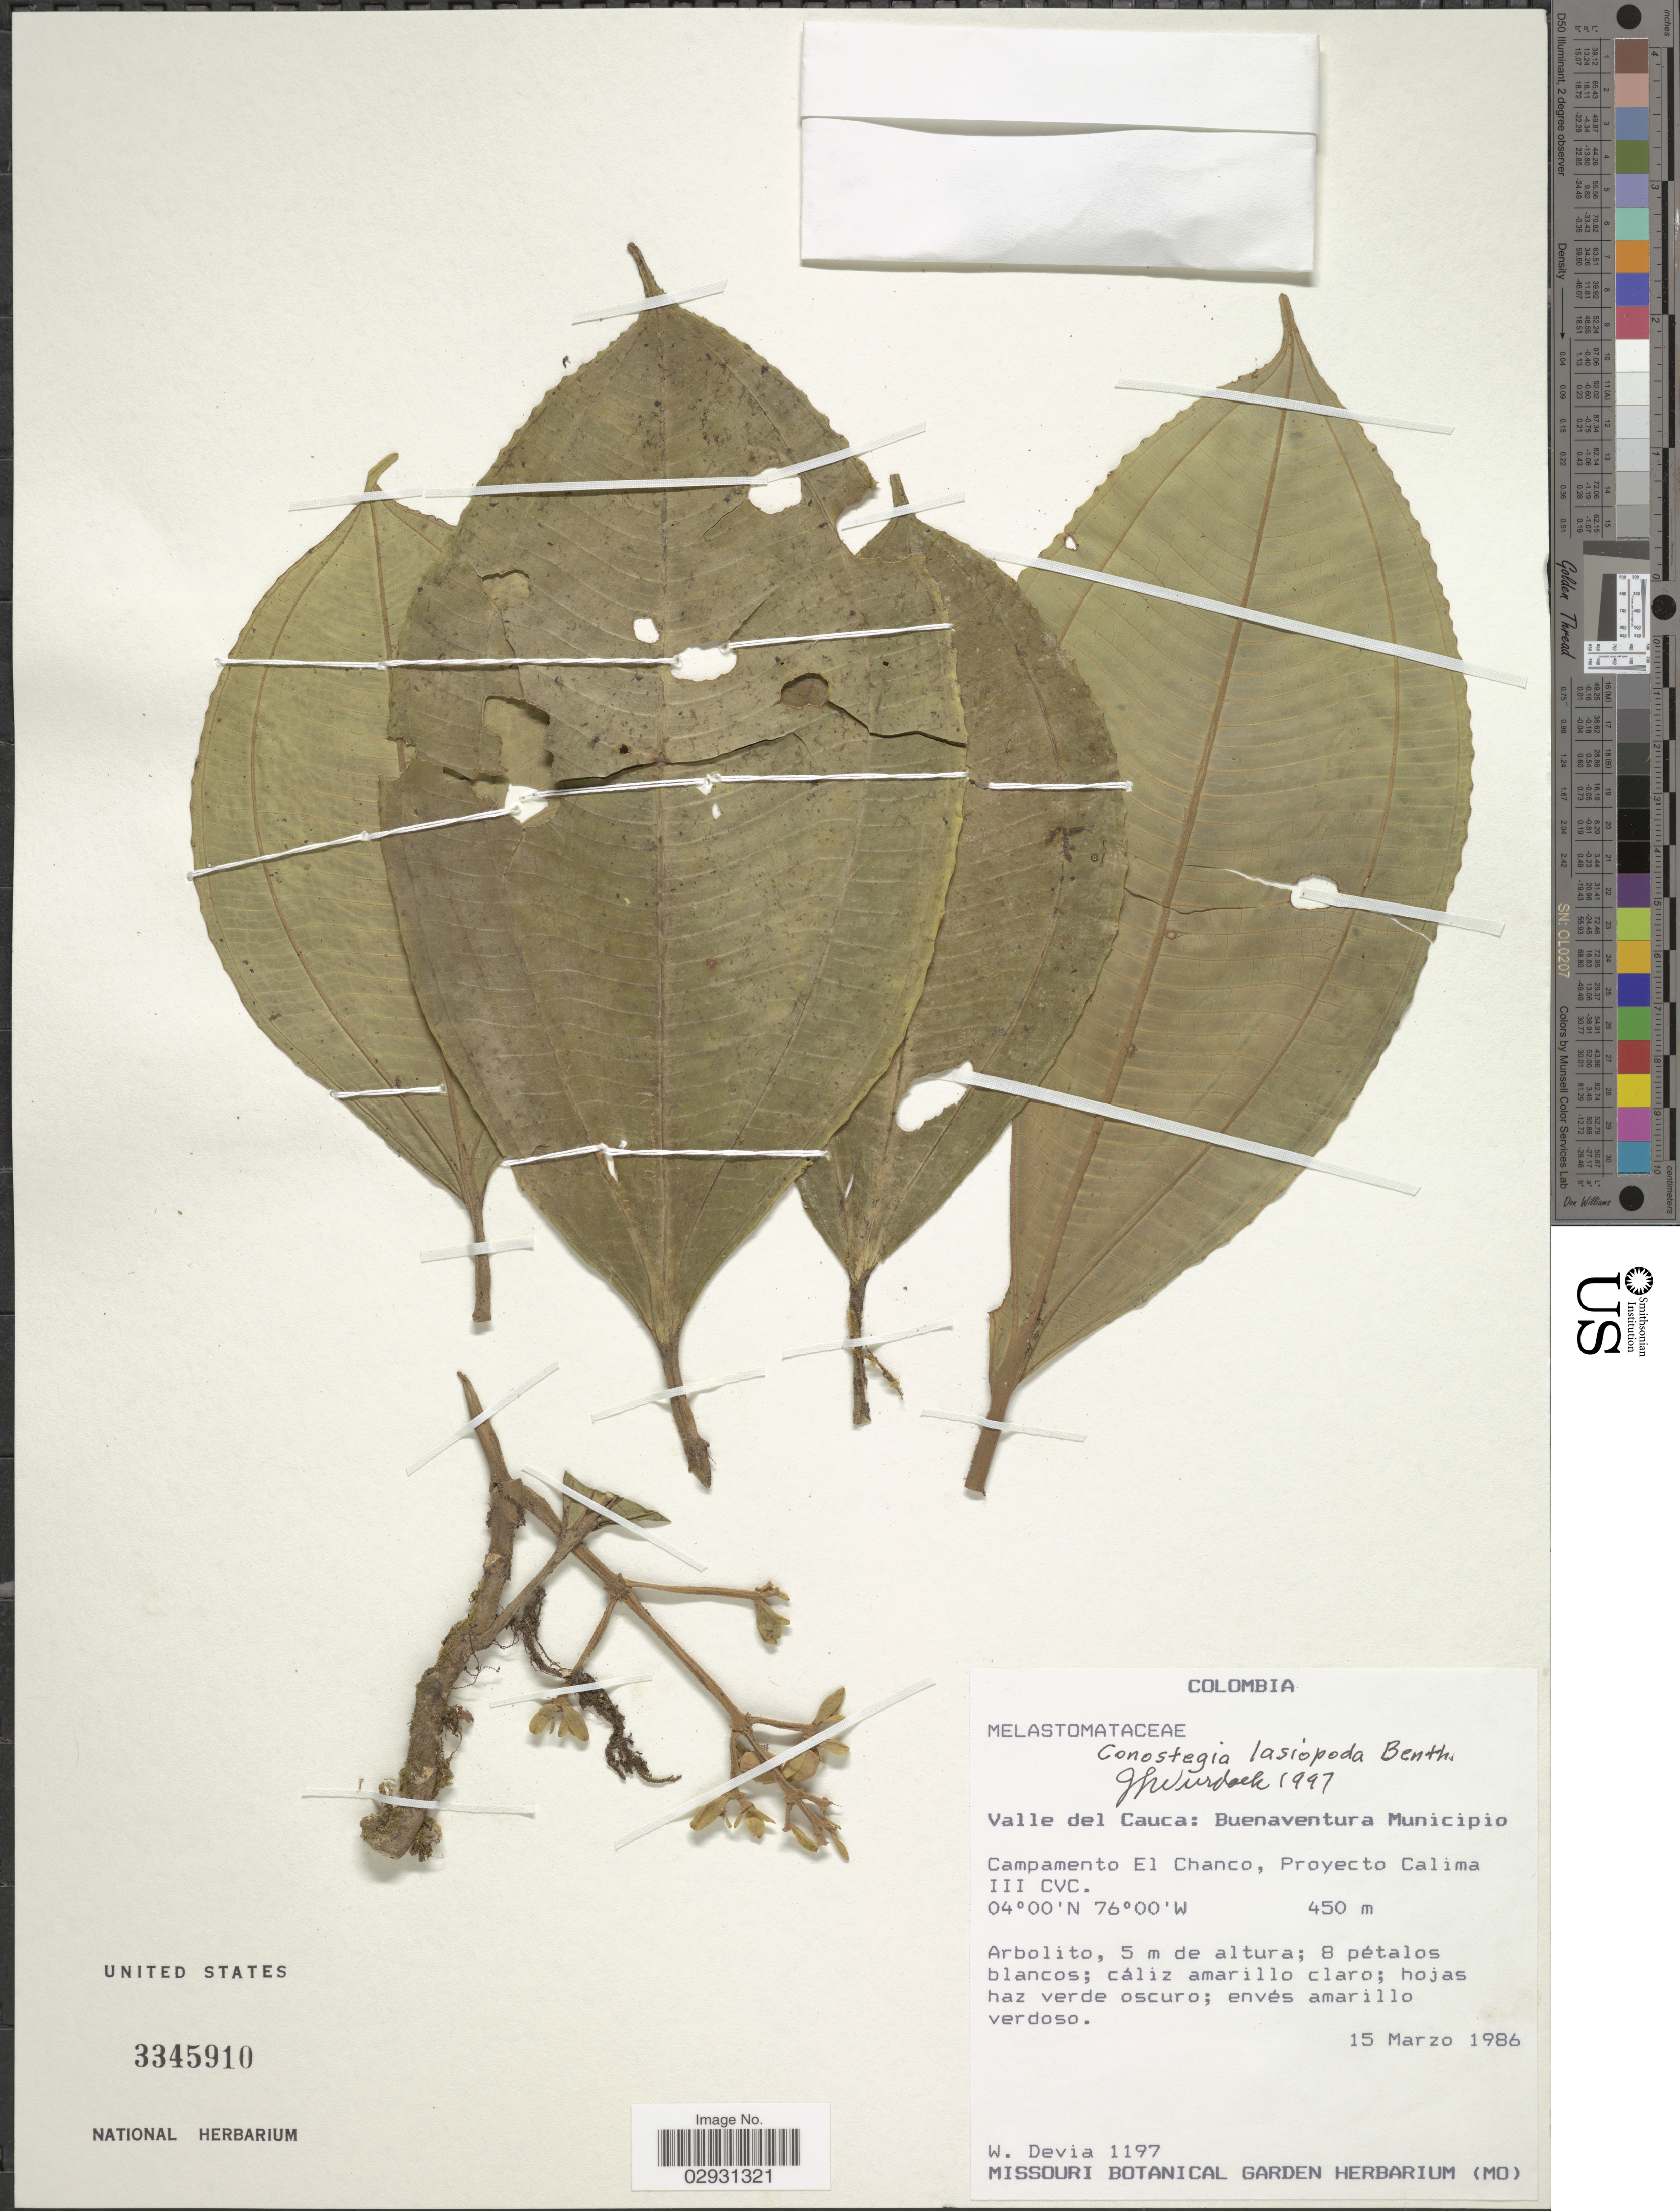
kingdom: Plantae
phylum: Tracheophyta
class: Magnoliopsida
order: Myrtales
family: Melastomataceae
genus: Conostegia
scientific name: Conostegia lasiopoda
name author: Benth.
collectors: W. Devia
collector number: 1197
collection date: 1986-03-15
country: Colombia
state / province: Cauca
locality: Valle del Cauca: Buenaventura Municipio. Campamento El Chanco, Proyecto Calima III CVC.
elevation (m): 450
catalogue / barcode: US 3345910